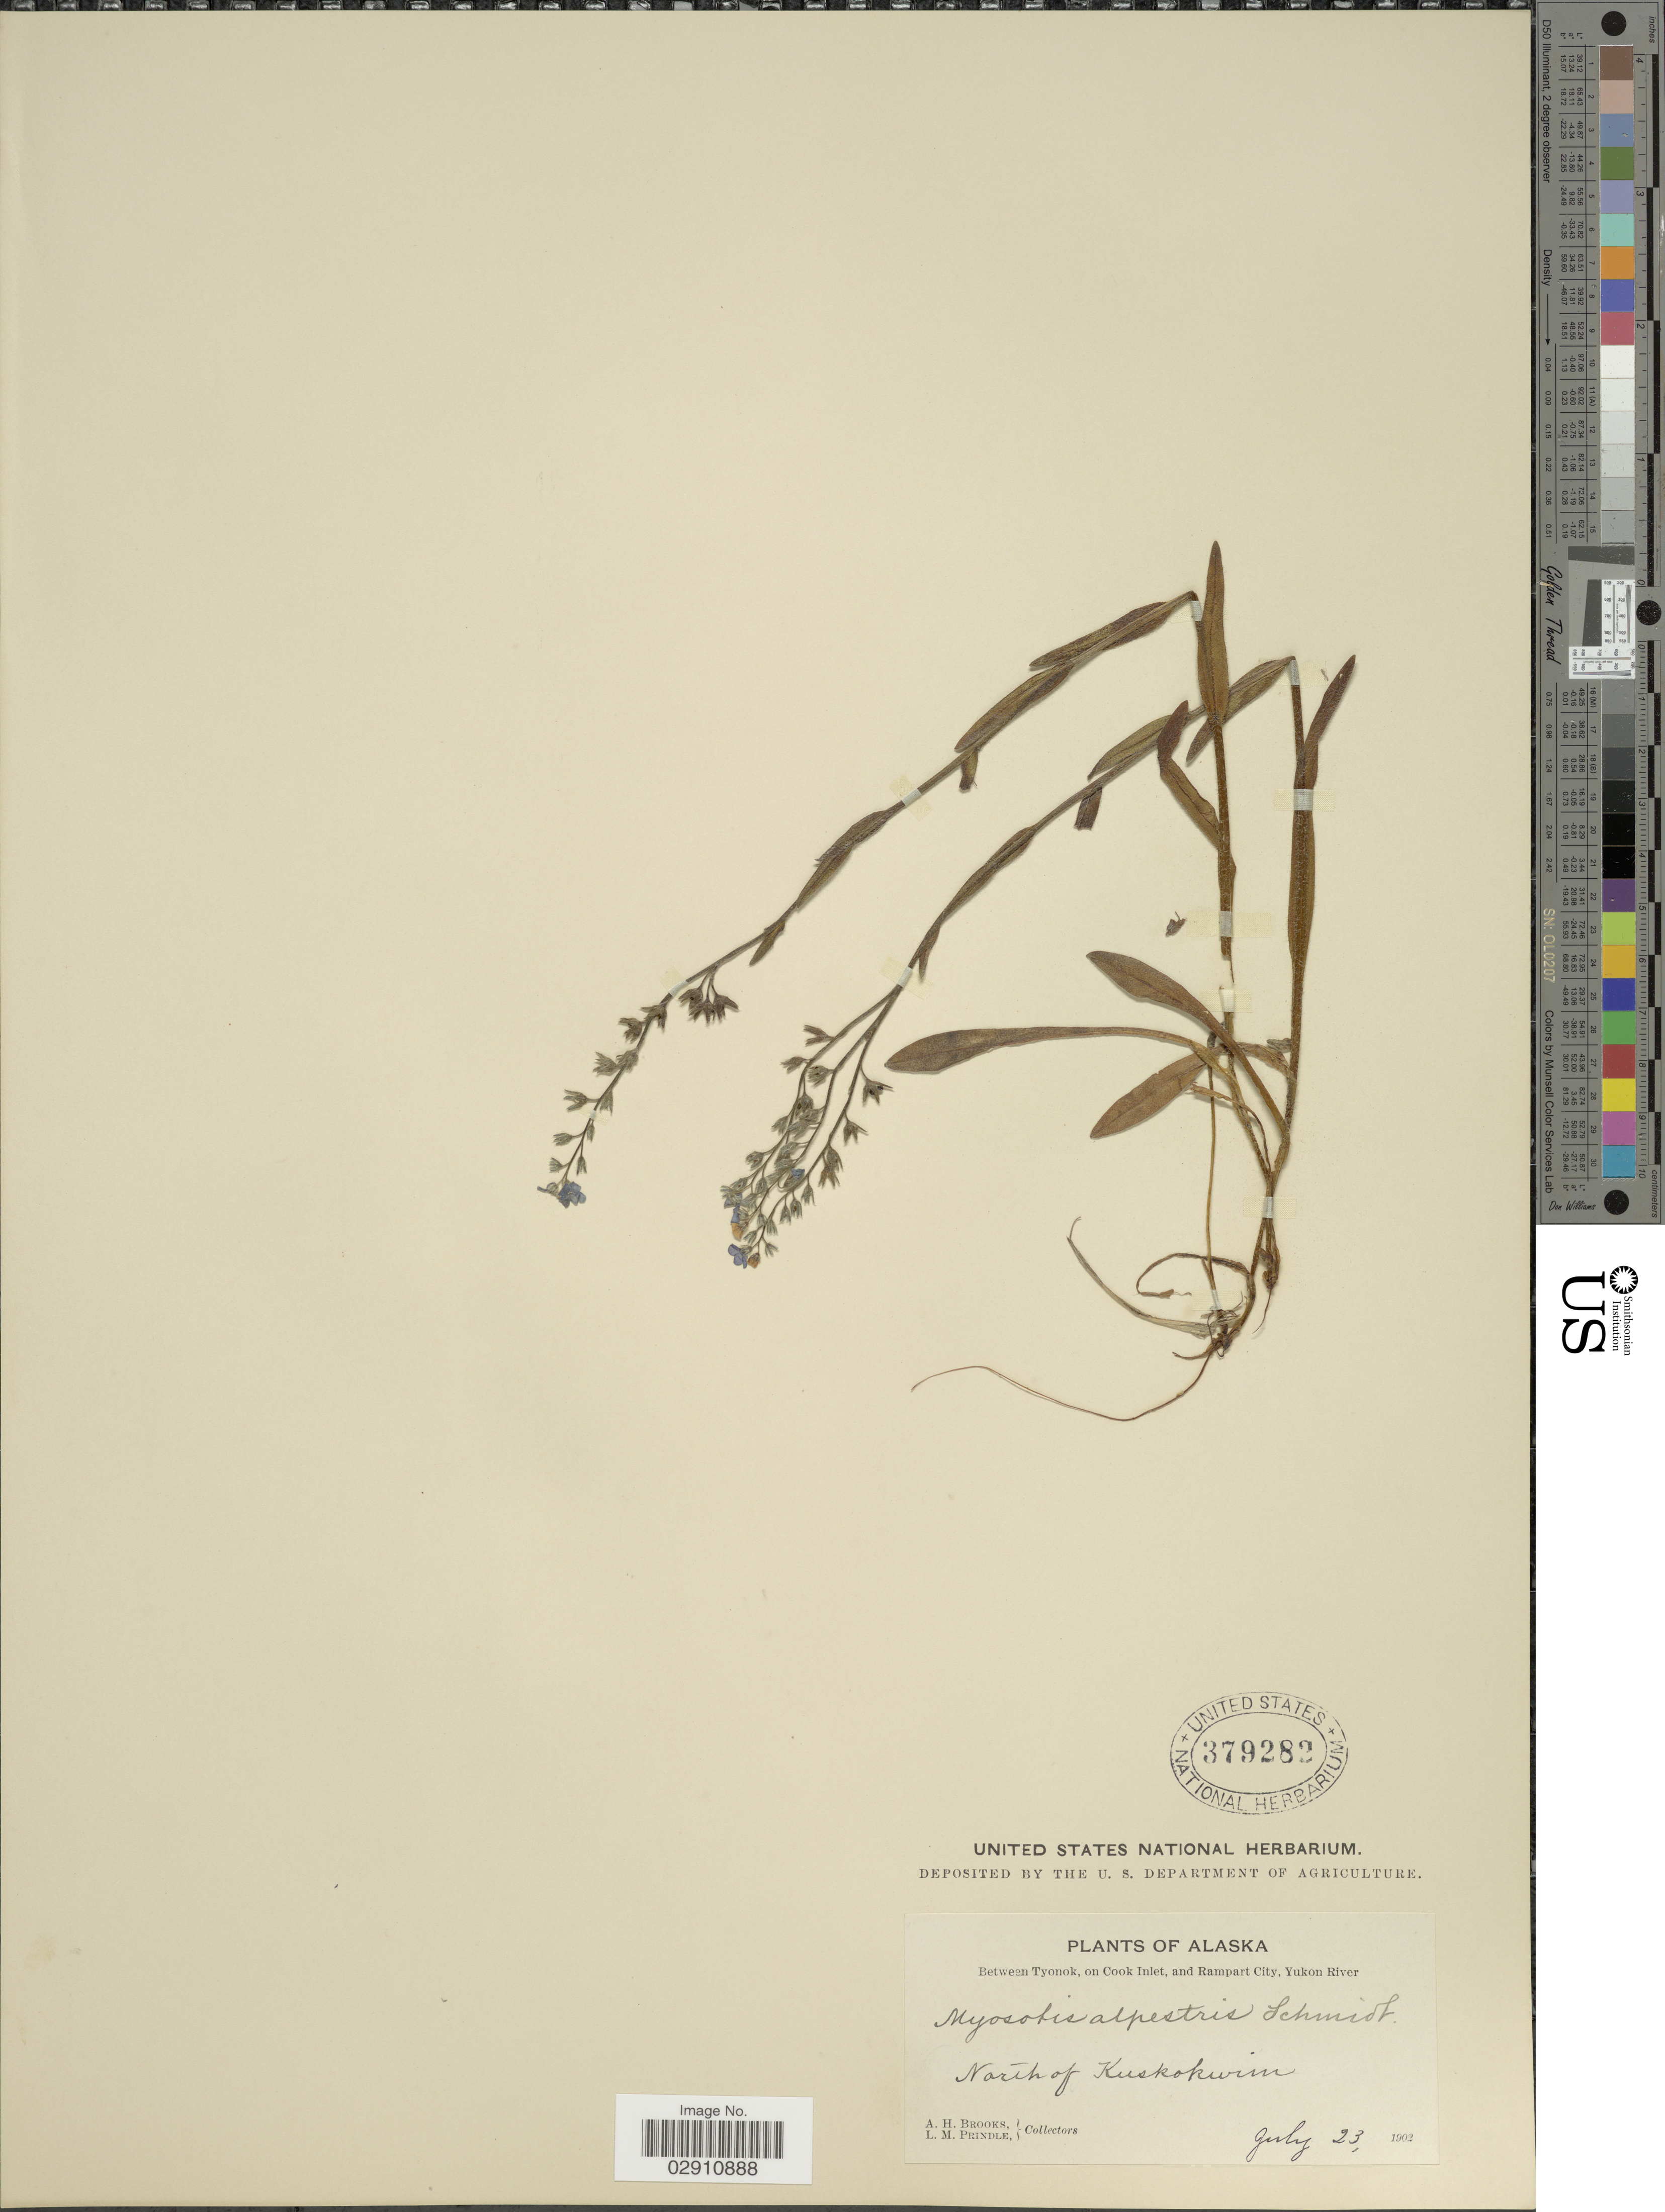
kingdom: Plantae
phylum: Tracheophyta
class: Magnoliopsida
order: Boraginales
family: Boraginaceae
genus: Myosotis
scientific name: Myosotis alpestris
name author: F.W. Schmidt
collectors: A. Brooks & L. Prindle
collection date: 1902-07-23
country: United States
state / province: Alaska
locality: Between Tyonok, on Cook Inlet, and Rampart City, Yukon River. North of Kuskokwim.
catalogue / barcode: US 379282